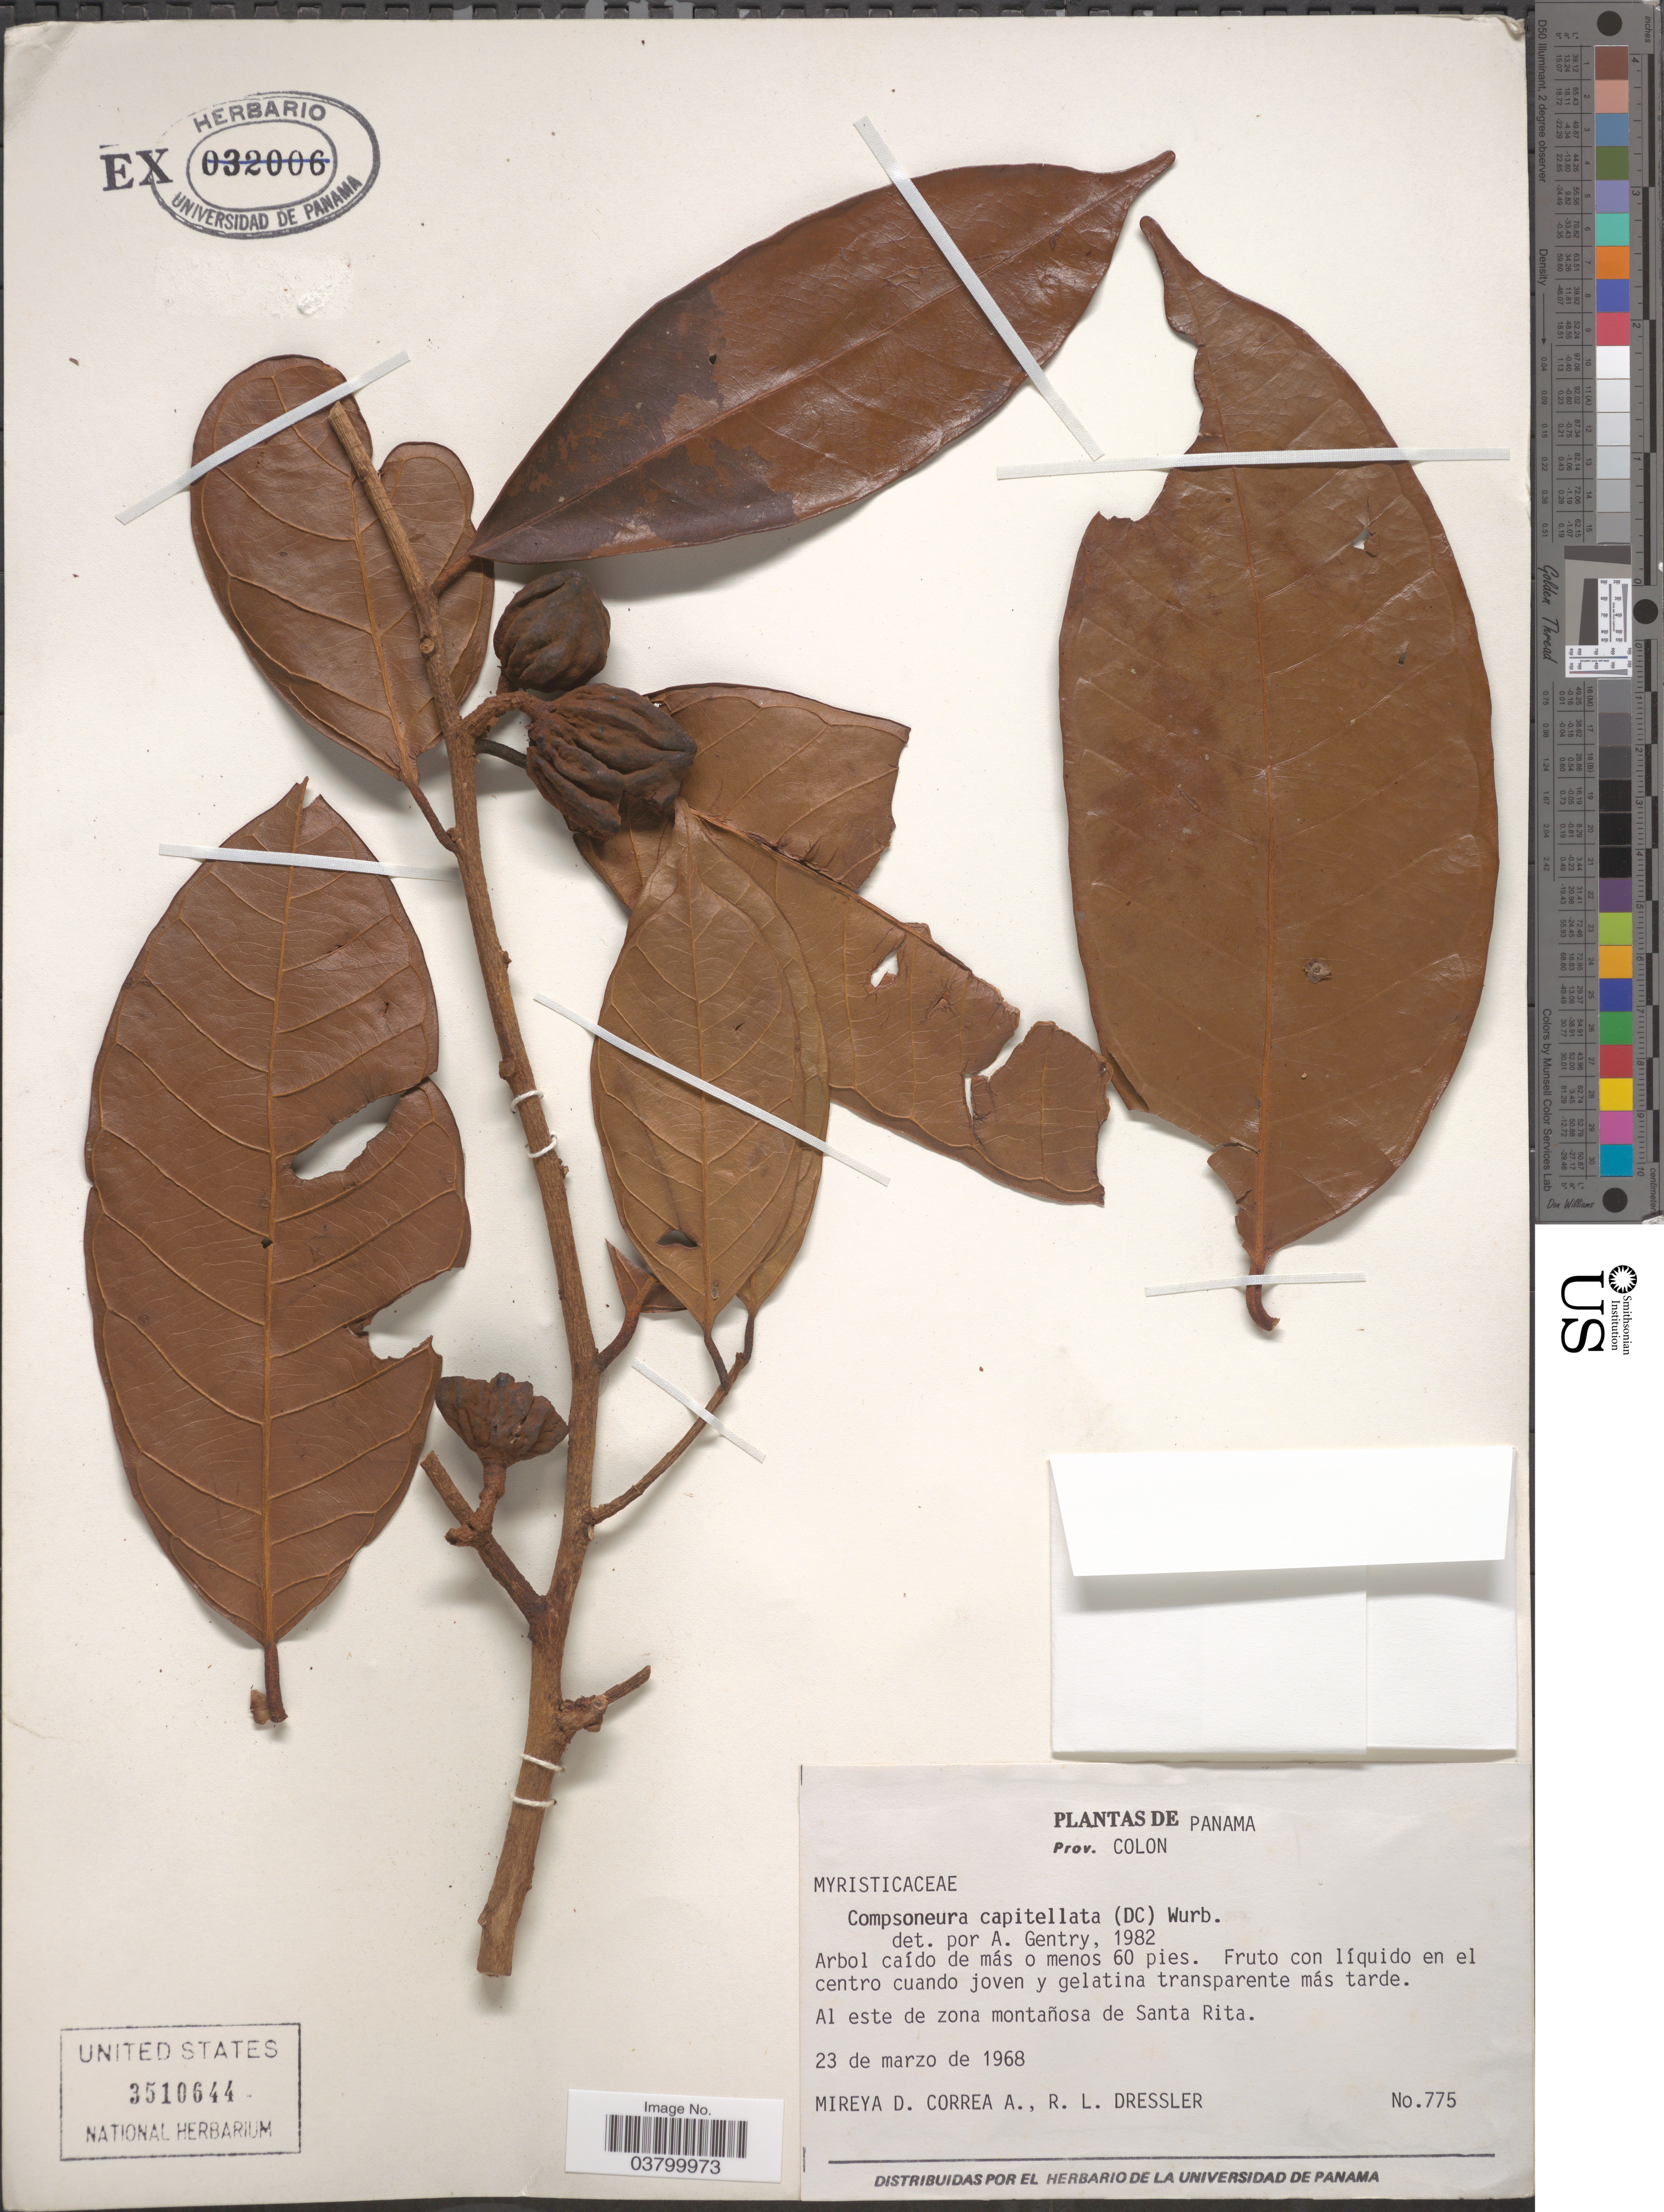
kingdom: Plantae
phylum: Tracheophyta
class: Magnoliopsida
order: Magnoliales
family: Myristicaceae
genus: Compsoneura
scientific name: Compsoneura rigidifolia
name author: W.A. Rodrigues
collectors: M. D. Corrêa-A. & R. Dressler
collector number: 775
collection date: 1968-03-23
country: Panama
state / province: Colón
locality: Al este de zona montañosa de Santa Rita.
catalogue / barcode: US 3510644